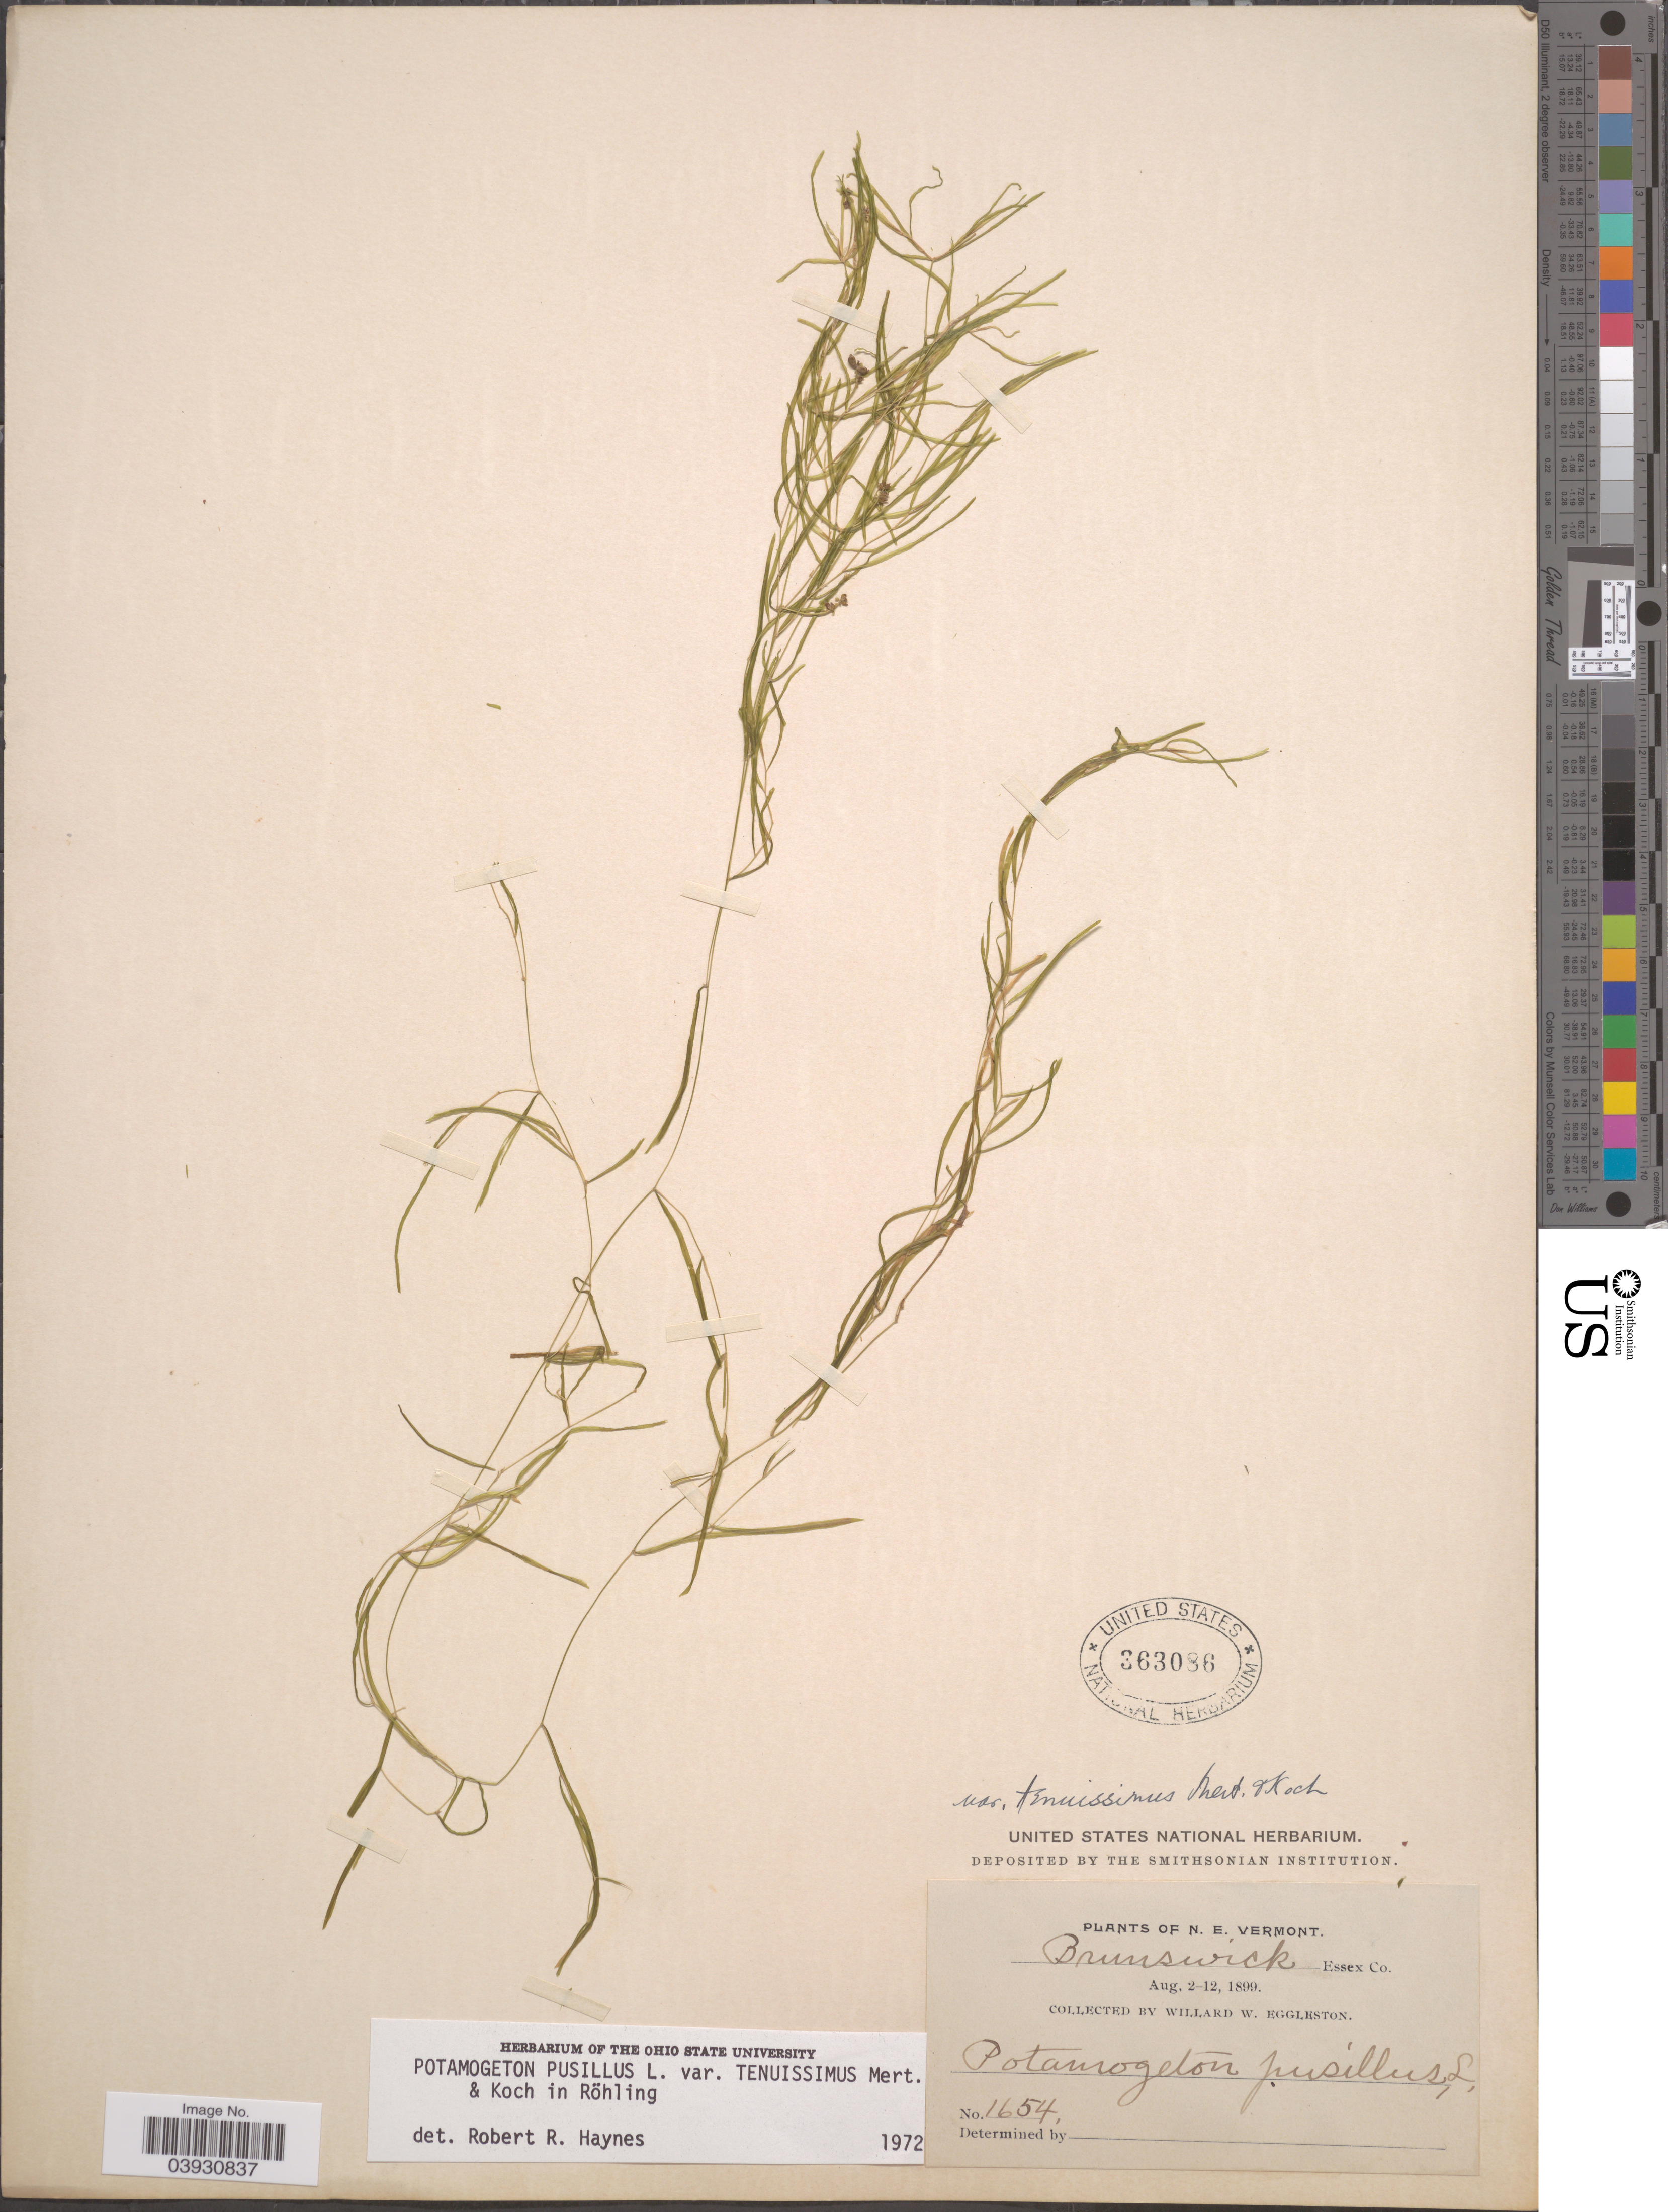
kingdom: Plantae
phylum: Tracheophyta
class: Liliopsida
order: Alismatales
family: Potamogetonaceae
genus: Potamogeton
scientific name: Potamogeton pusillus subsp. tenuissimus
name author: Mert. & W.D.J. Koch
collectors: W. W. Eggleston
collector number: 1654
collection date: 1899-08-02/1899-08-12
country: United States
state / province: Vermont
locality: N. E. Vermont. Brunswick Essex Co.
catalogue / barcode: US 363086